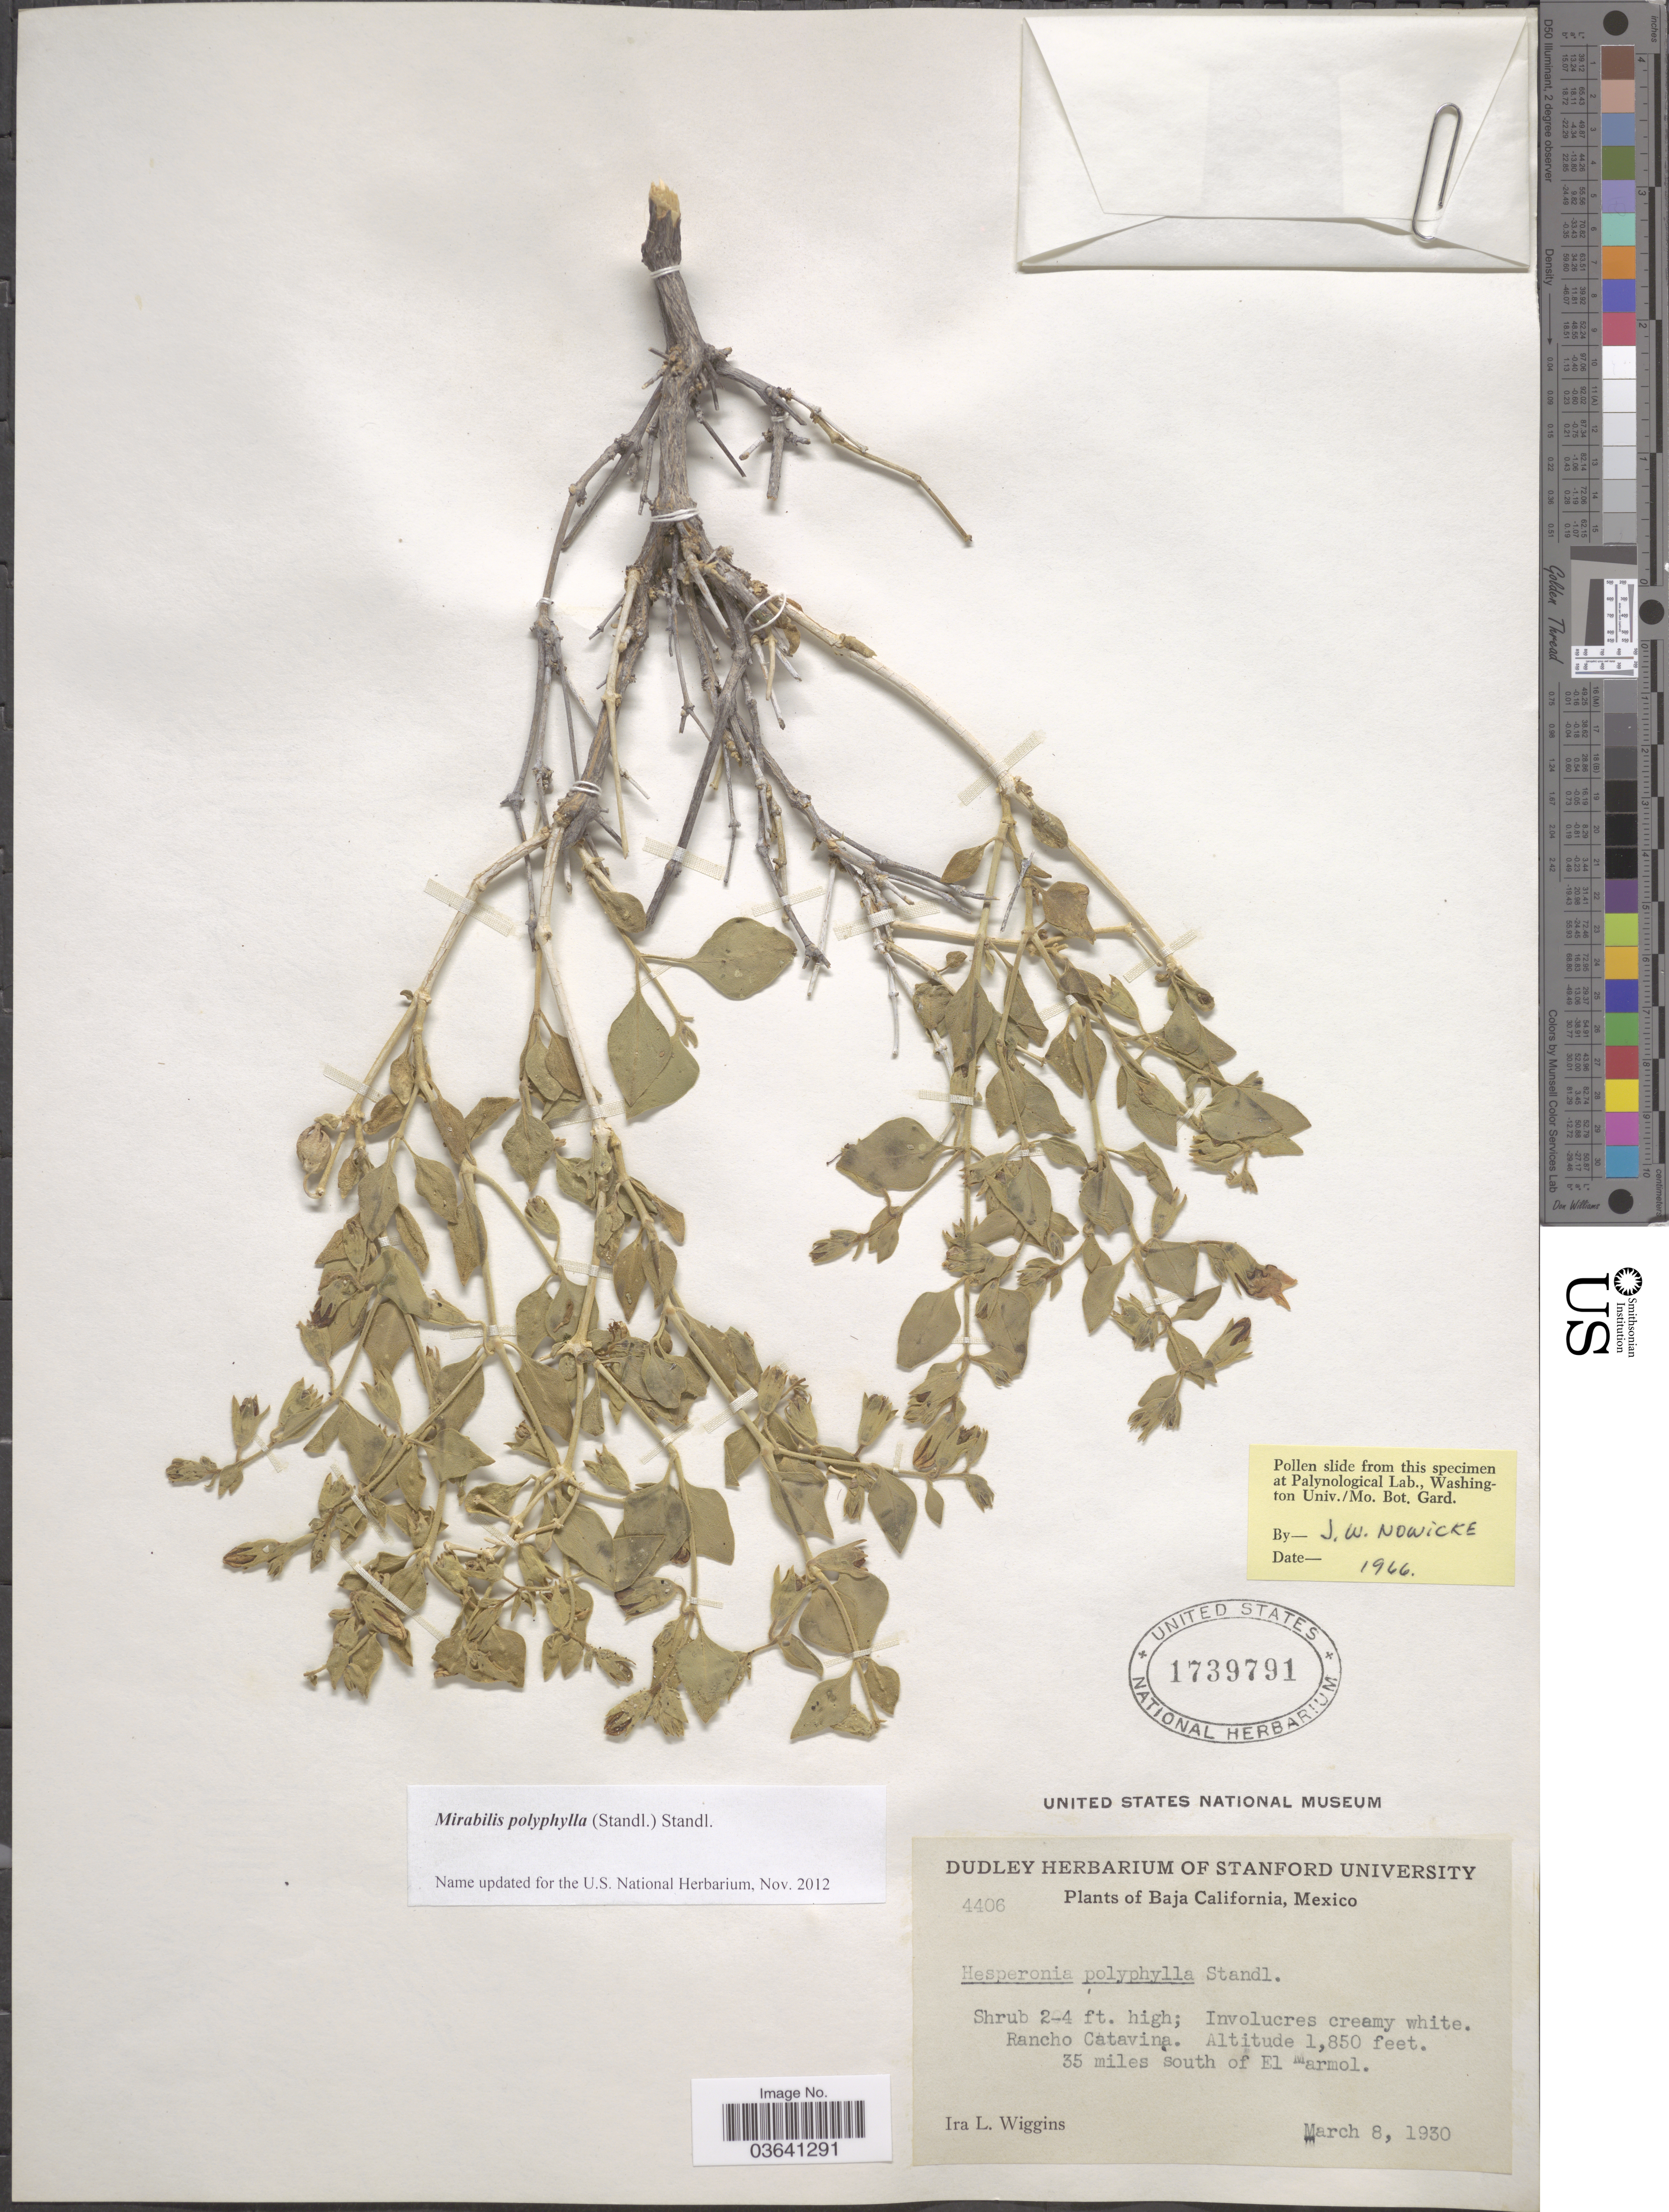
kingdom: Plantae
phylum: Tracheophyta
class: Magnoliopsida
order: Caryophyllales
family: Nyctaginaceae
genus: Mirabilis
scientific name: Mirabilis polyphylla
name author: (Standl.) Standl.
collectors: I. L. Wiggins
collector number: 4406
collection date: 1930-03-08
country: Mexico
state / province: Baja California Norte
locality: Rancho Catavina. 35 miles south of El Marmol.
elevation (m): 564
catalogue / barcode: US 1739791